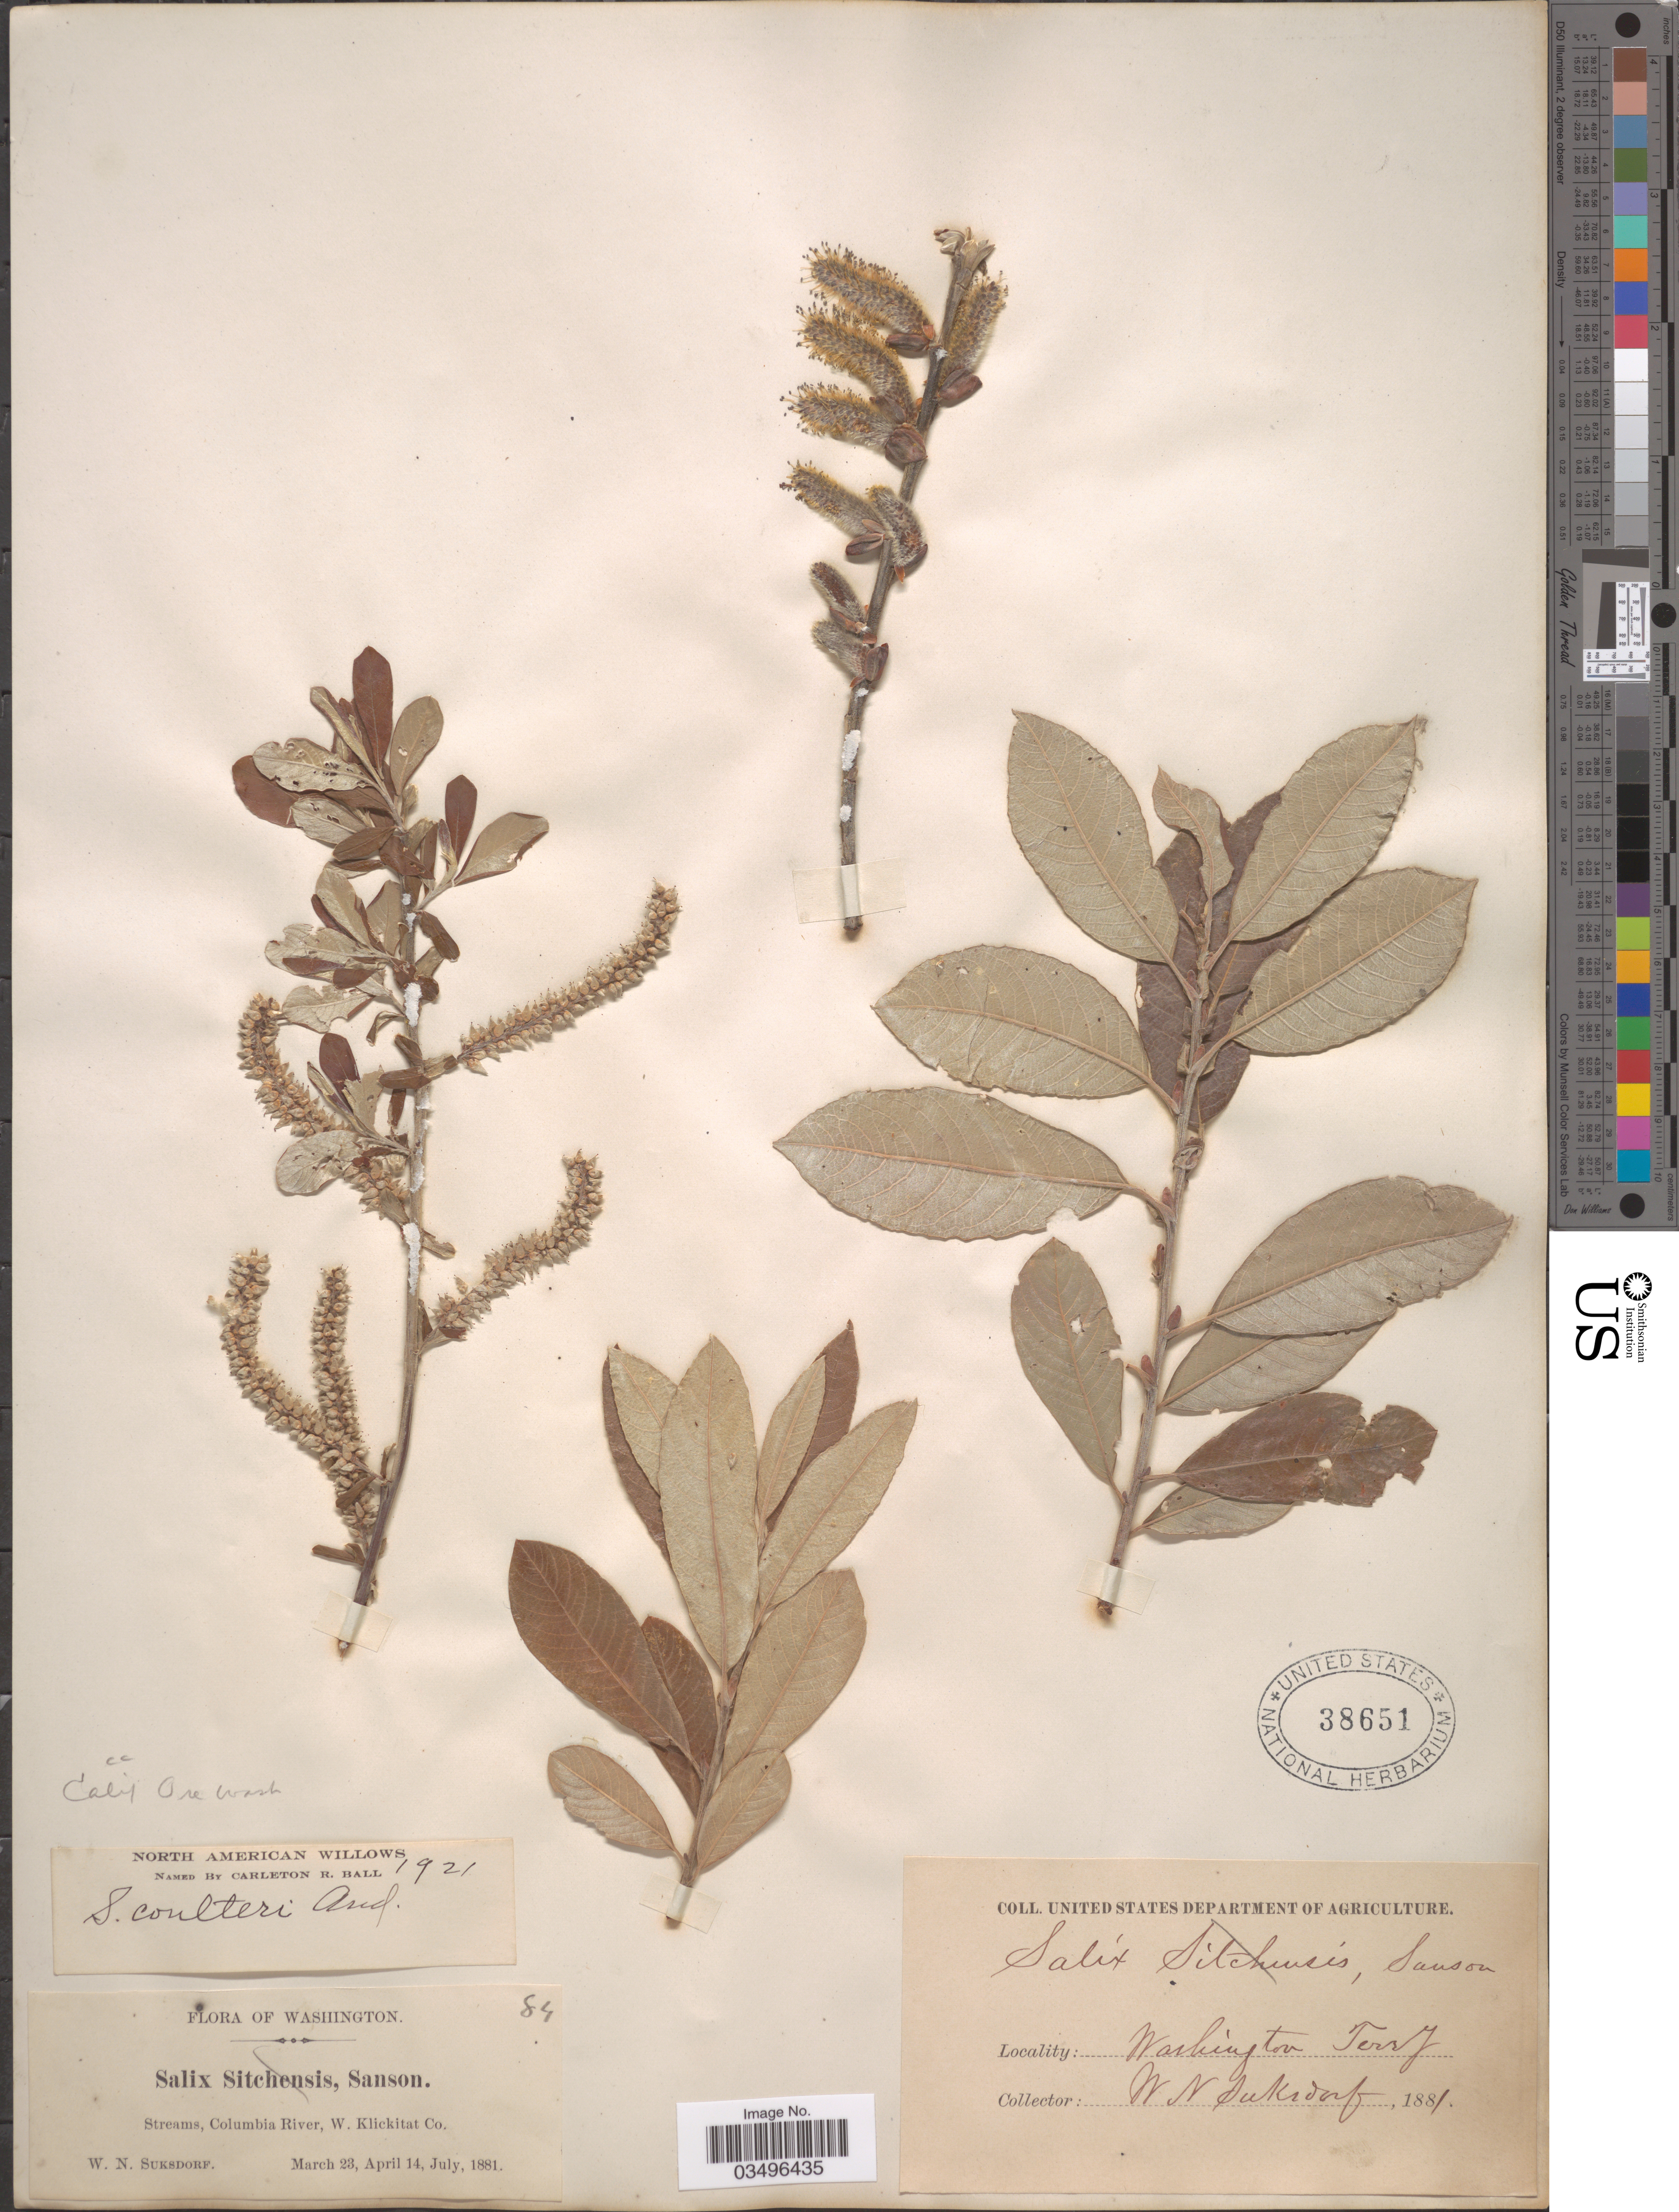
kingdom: Plantae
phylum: Tracheophyta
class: Magnoliopsida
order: Malpighiales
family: Salicaceae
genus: Salix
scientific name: Salix coulteri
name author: Andersson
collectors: W. N. Suksdorf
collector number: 84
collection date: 1881-03-23/1881-07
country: United States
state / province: Washington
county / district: Klickitat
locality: Streams, Columbia River, W. Klickitat Co. Washington Terry.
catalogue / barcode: US 38651